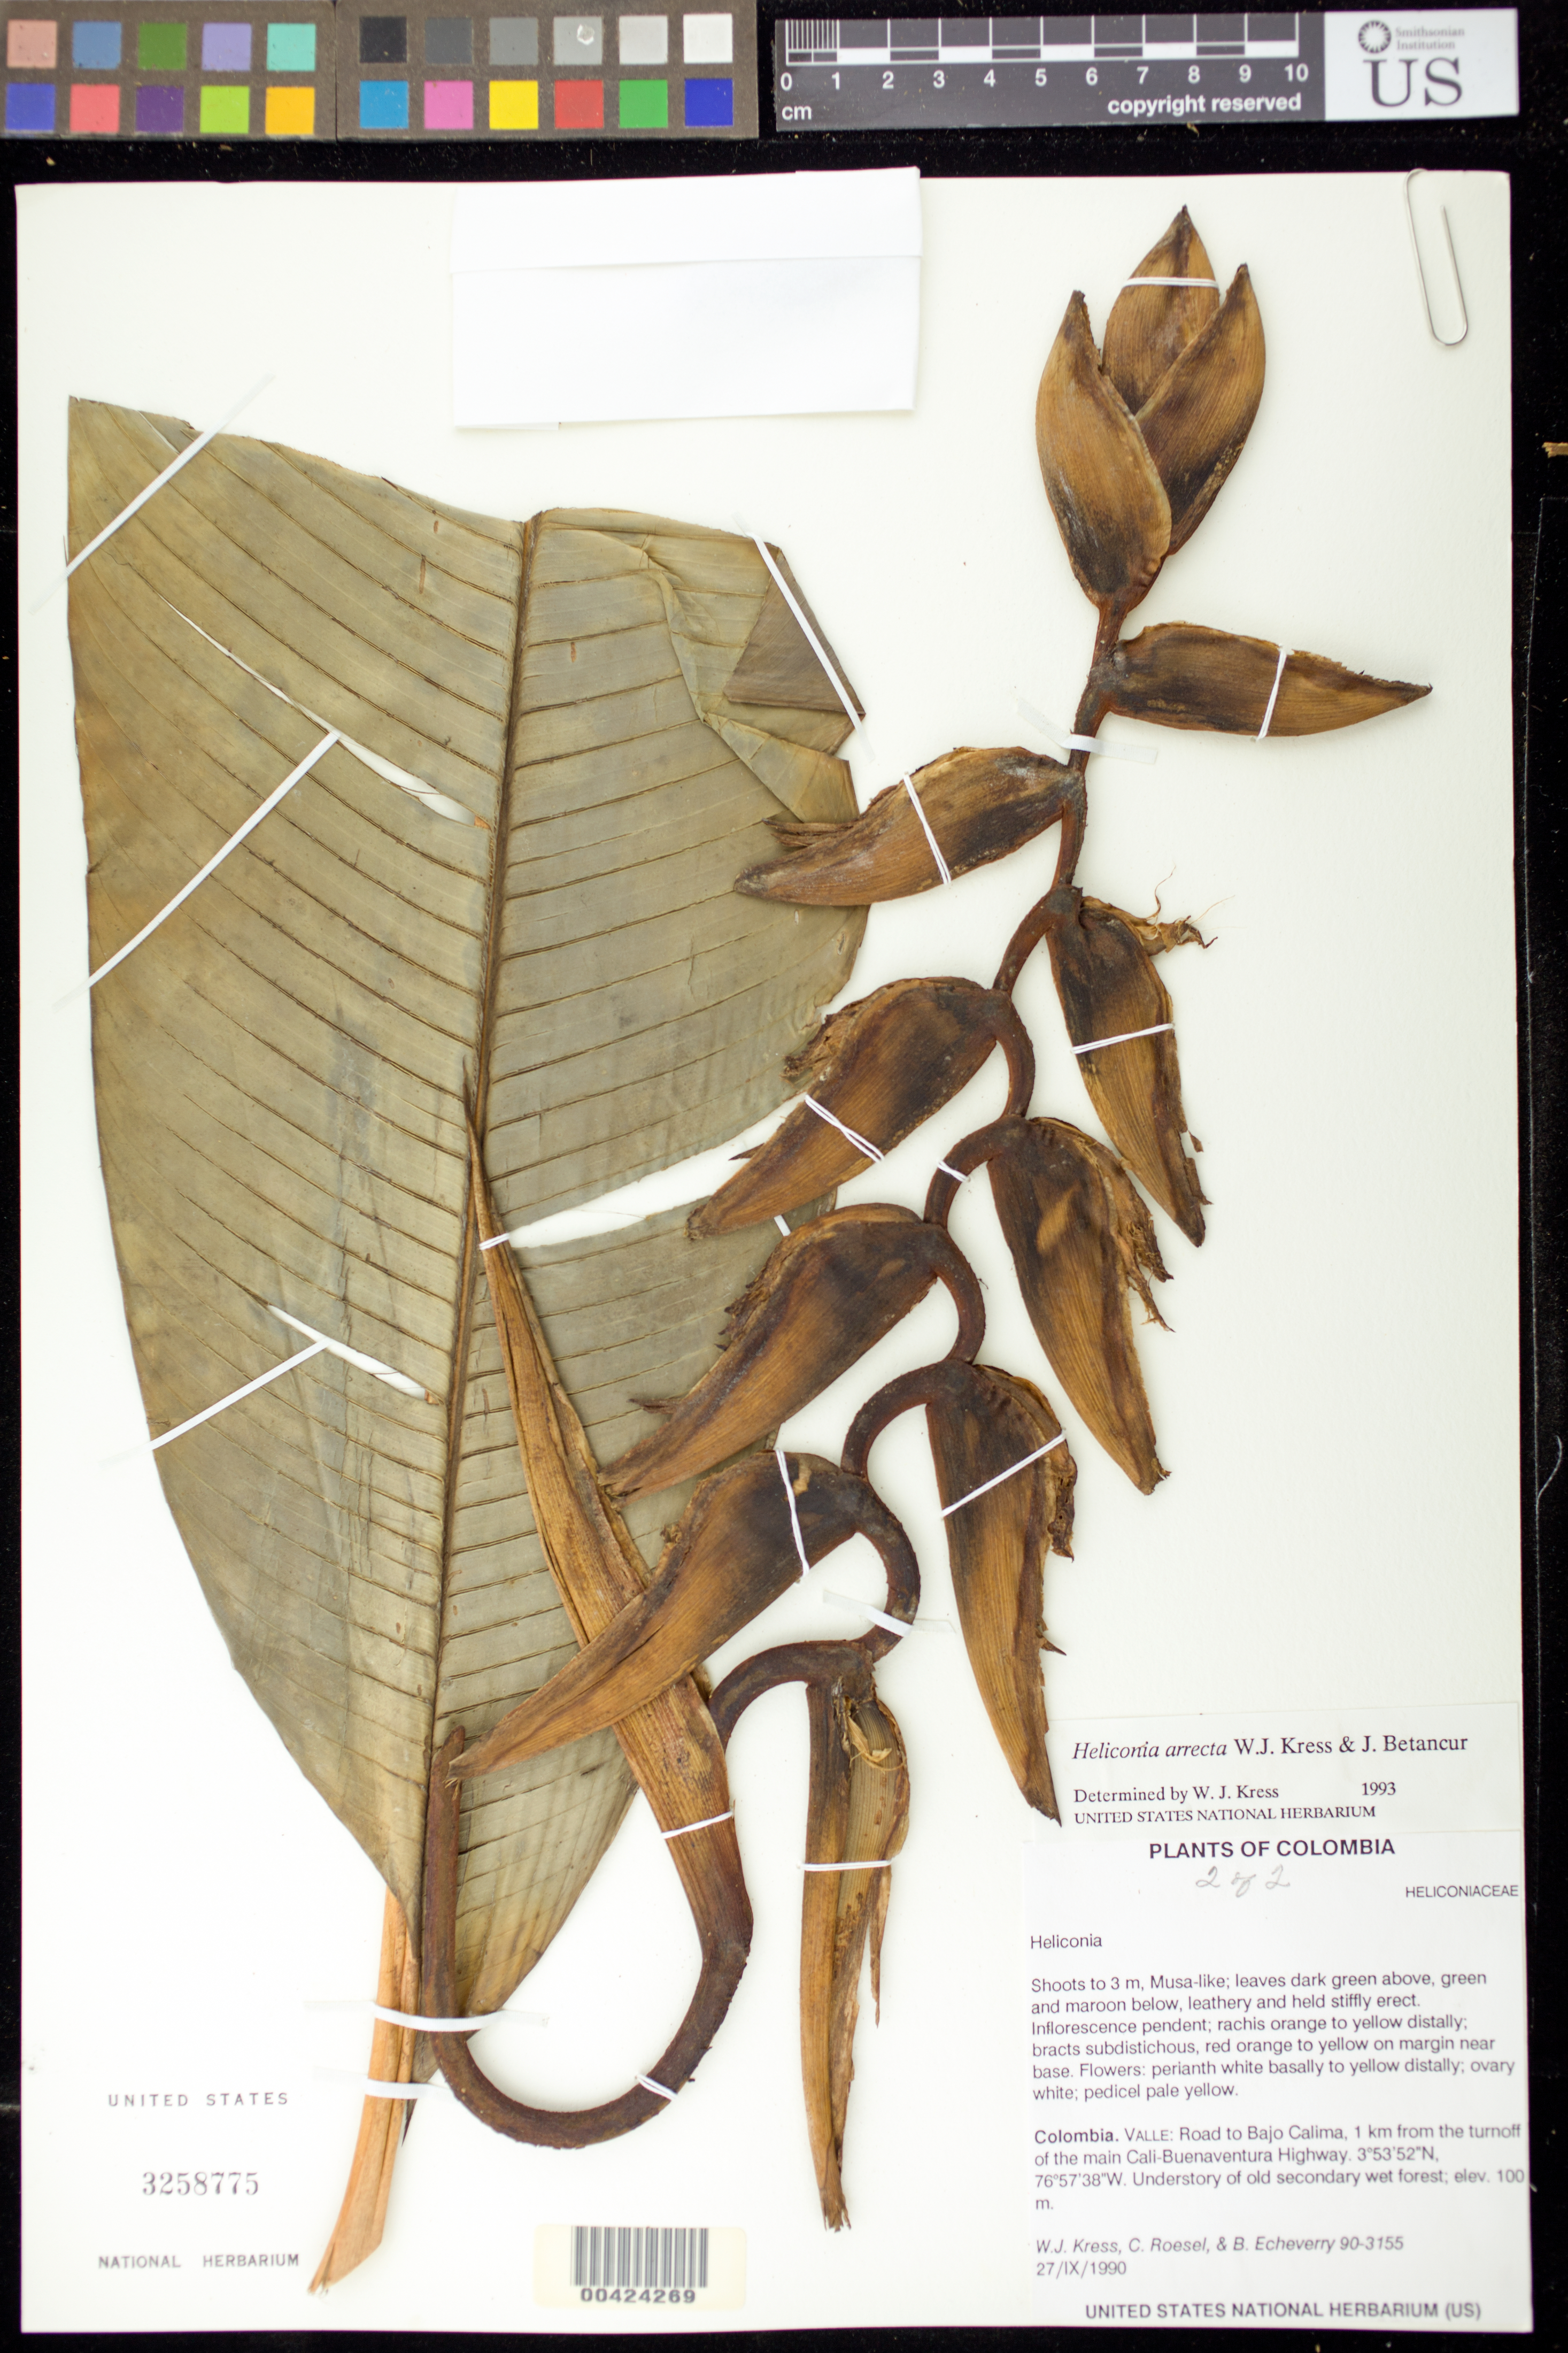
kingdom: Plantae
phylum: Tracheophyta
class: Liliopsida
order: Zingiberales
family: Heliconiaceae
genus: Heliconia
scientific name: Heliconia arrecta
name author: W.J. Kress & Betancur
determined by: Kress, W. J., (US), Smithsonian Institution - National Museum of Natural History (UNITED STATES)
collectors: W. J. Kress, C. S. Roesel & B. Echeverry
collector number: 90-3155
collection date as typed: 27 Sep 1990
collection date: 1990-09-27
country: Colombia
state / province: Valle del Cauca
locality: Bajo Calima, road to; 1 km from turnoff of main Cali - Buena Ventura Hwy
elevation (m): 100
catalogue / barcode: US 3258775